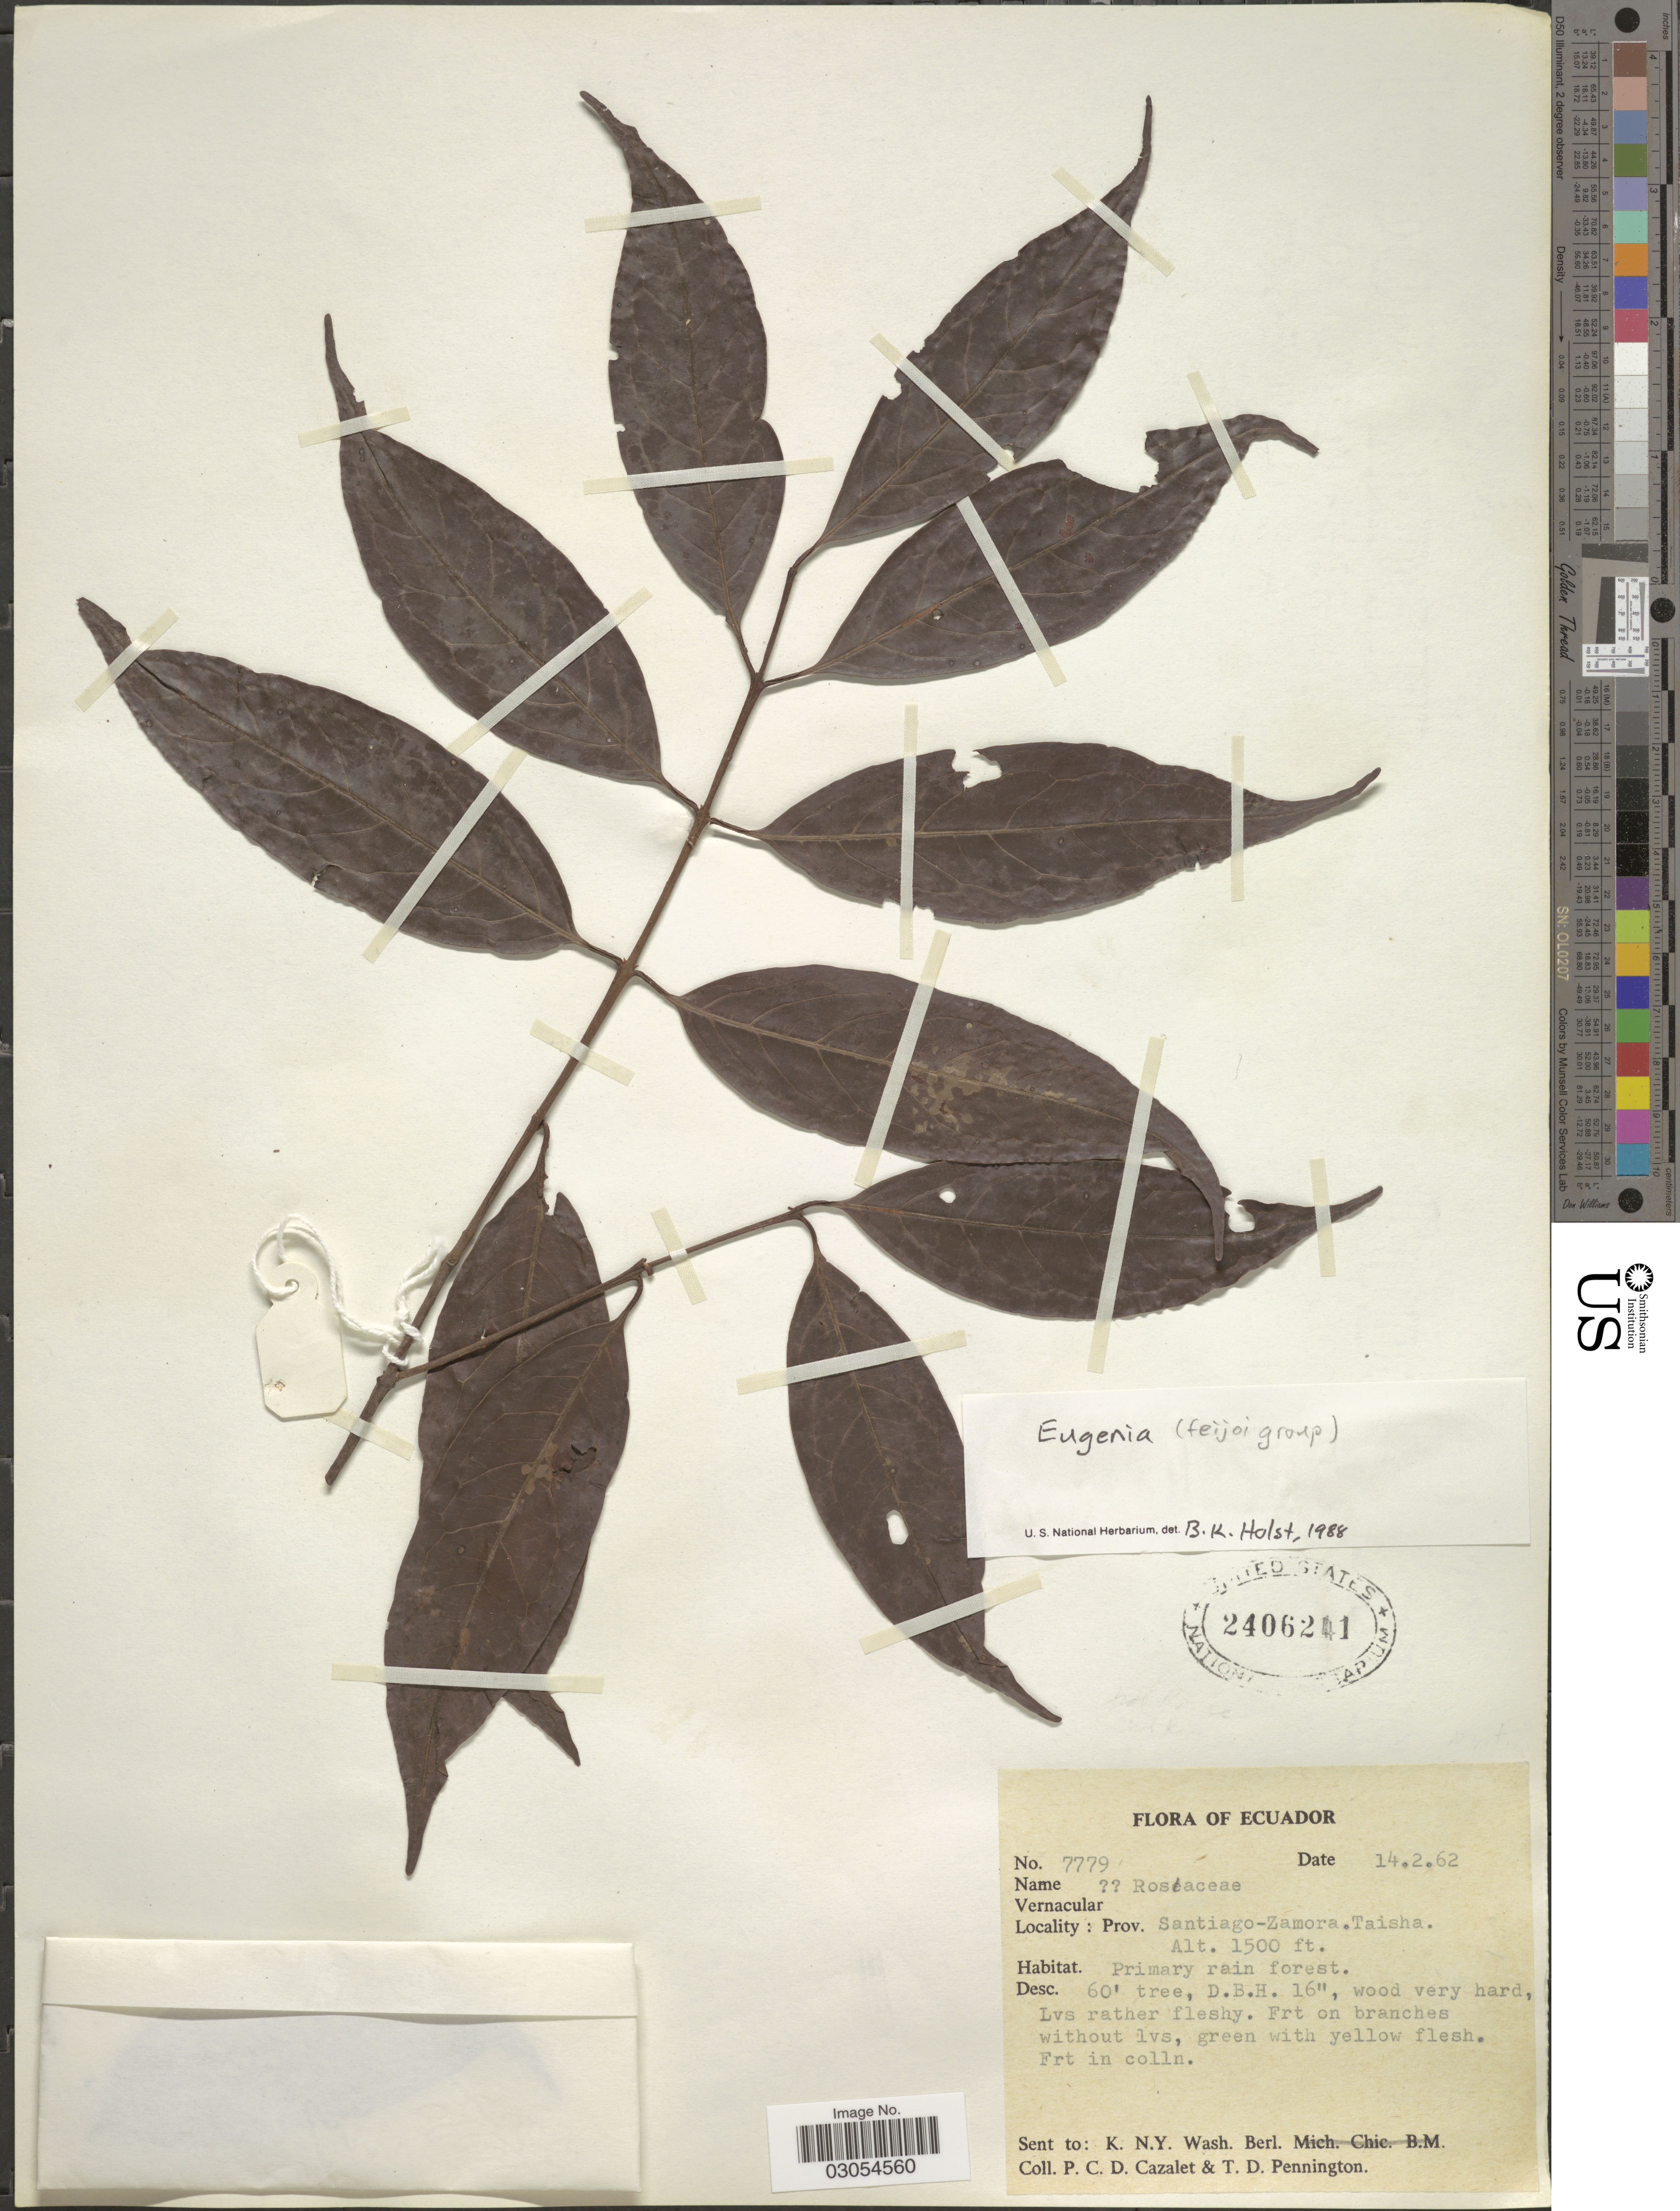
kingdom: Plantae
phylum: Tracheophyta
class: Magnoliopsida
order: Myrtales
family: Myrtaceae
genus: Eugenia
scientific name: Eugenia moschata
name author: (Aubl.) Nied. ex Durand & B.D. Jacks.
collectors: P. C. D. Cazalet & T. D. Pennington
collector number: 7779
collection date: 1962-02-14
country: Ecuador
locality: Prov. Santiago-Zamora. Taisha.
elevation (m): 457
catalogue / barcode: US 2406241